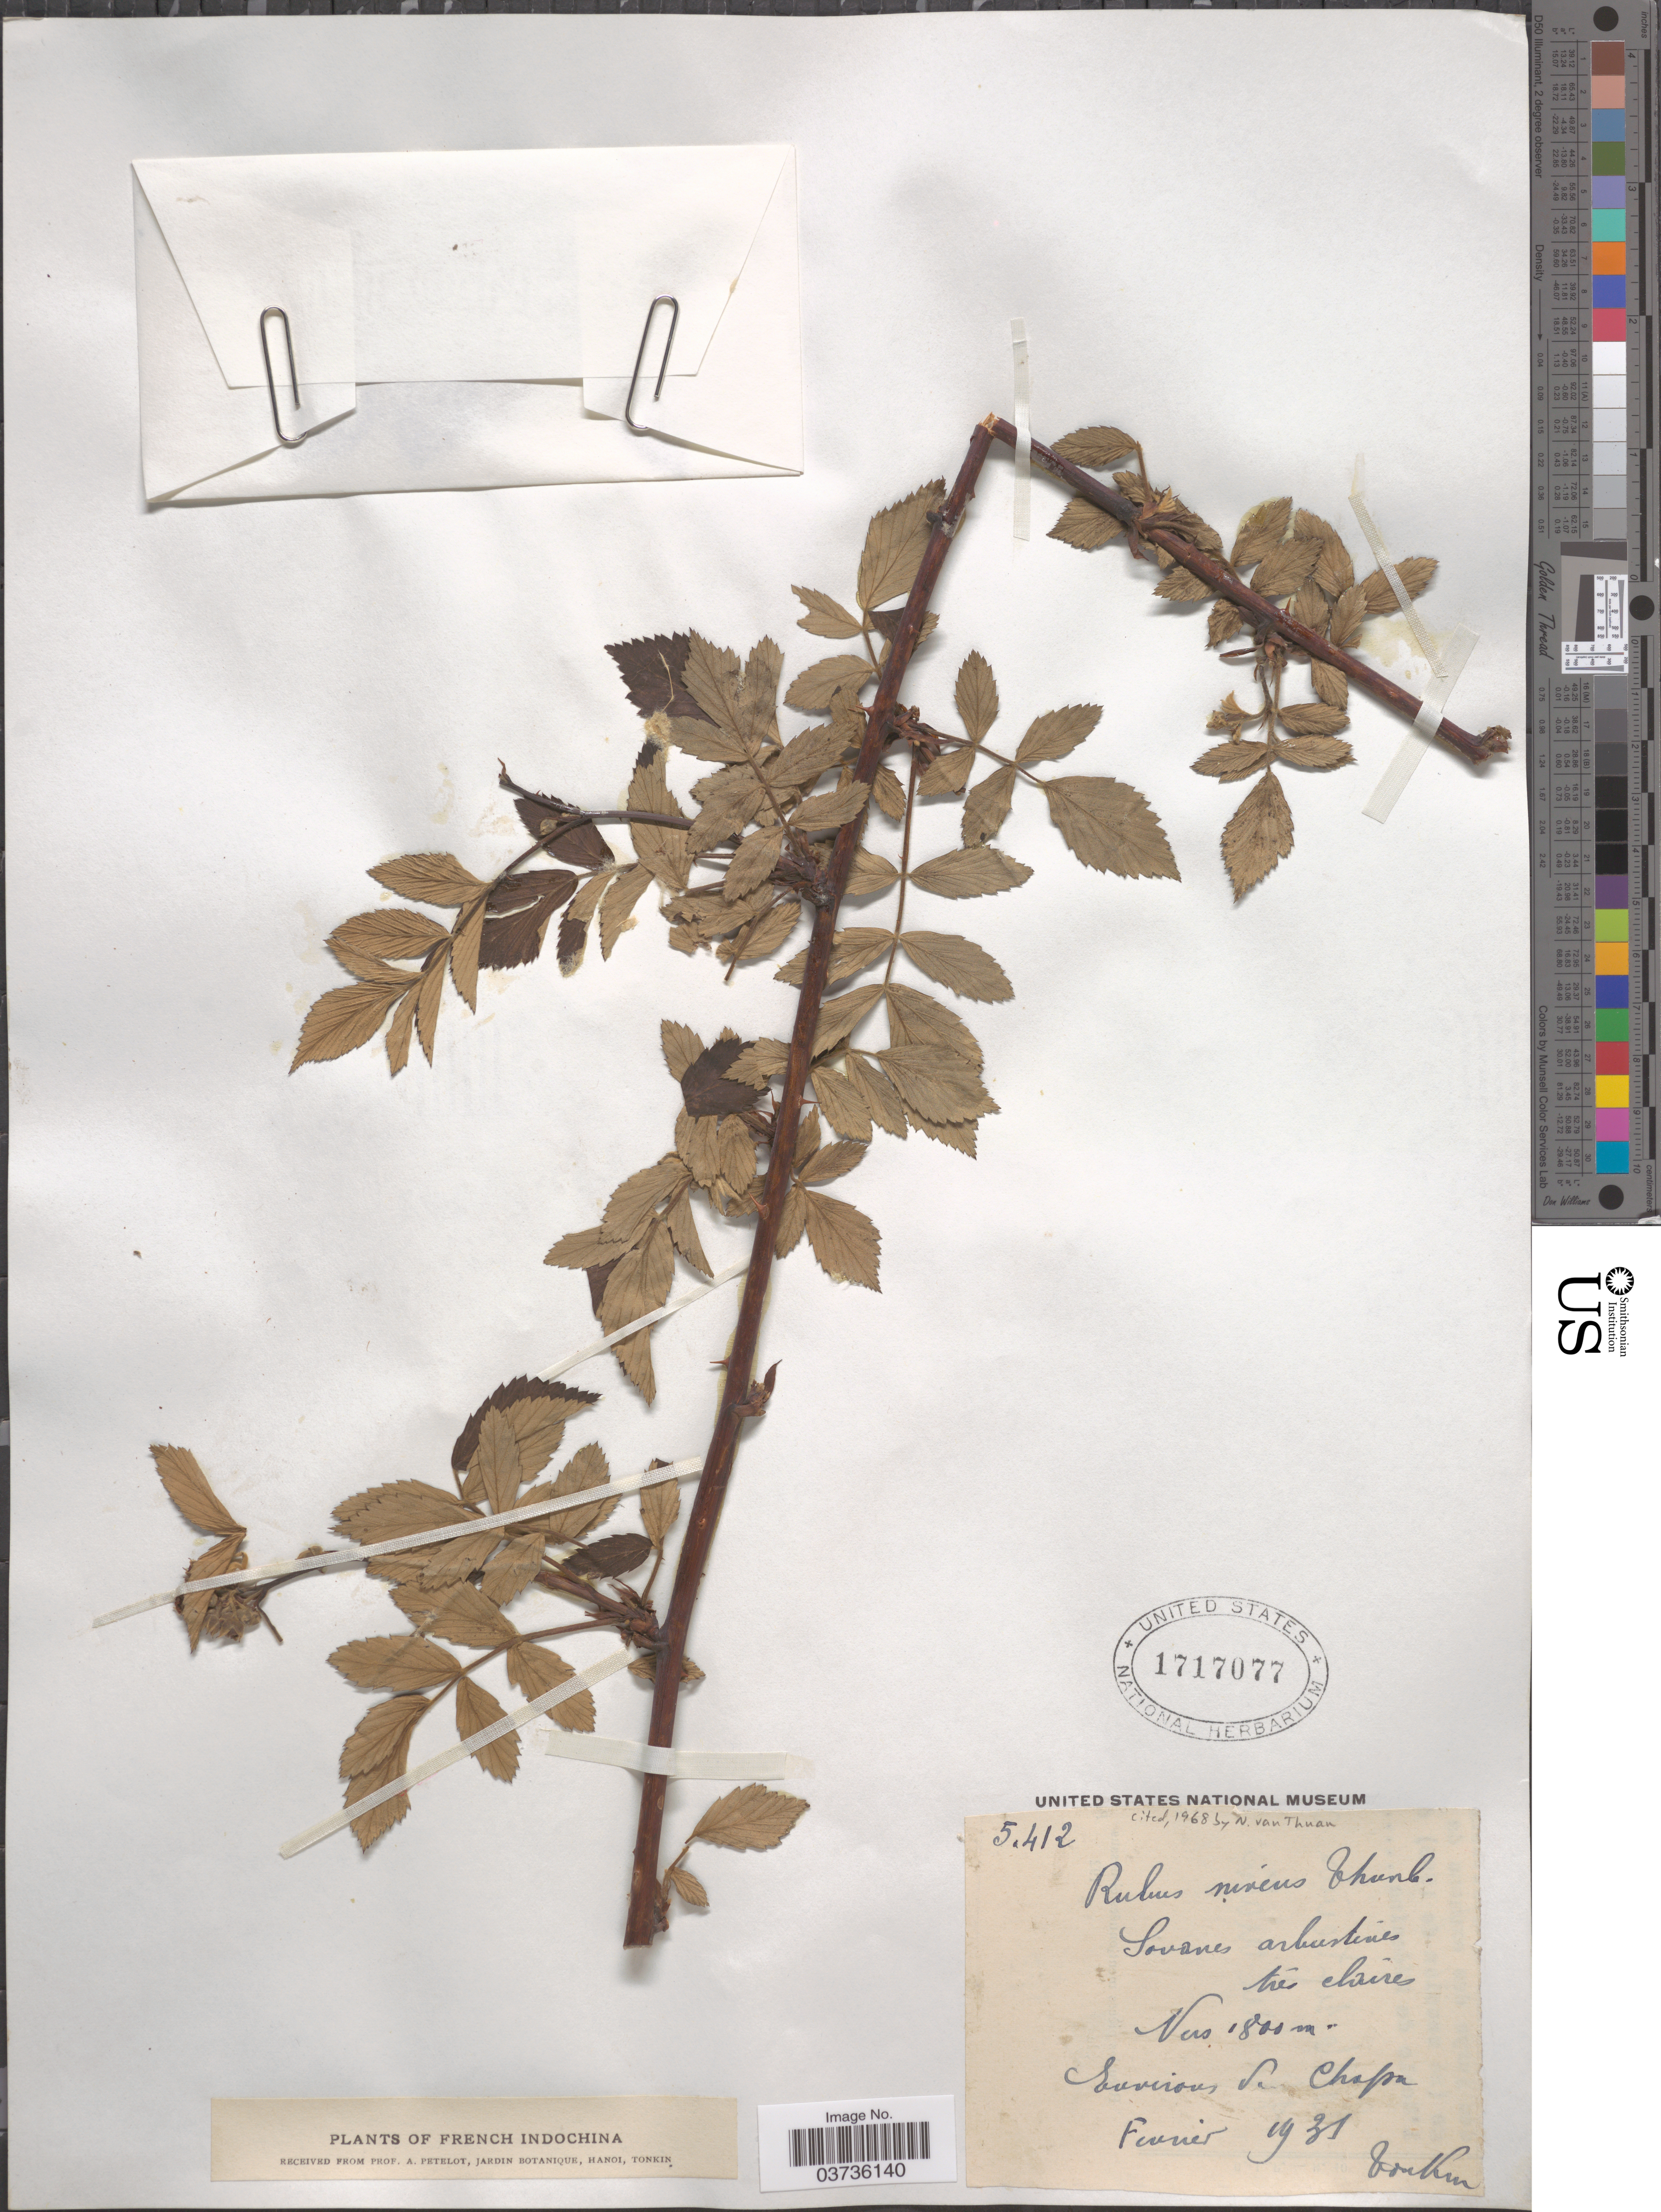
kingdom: Plantae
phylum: Tracheophyta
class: Magnoliopsida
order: Rosales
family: Rosaceae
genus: Rubus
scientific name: Rubus niveus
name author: Thunb.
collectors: P. A. Pételot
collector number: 5412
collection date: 1931-02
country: Vietnam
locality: French Indochina. Environs de Chapa.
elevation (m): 1800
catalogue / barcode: US 1717077